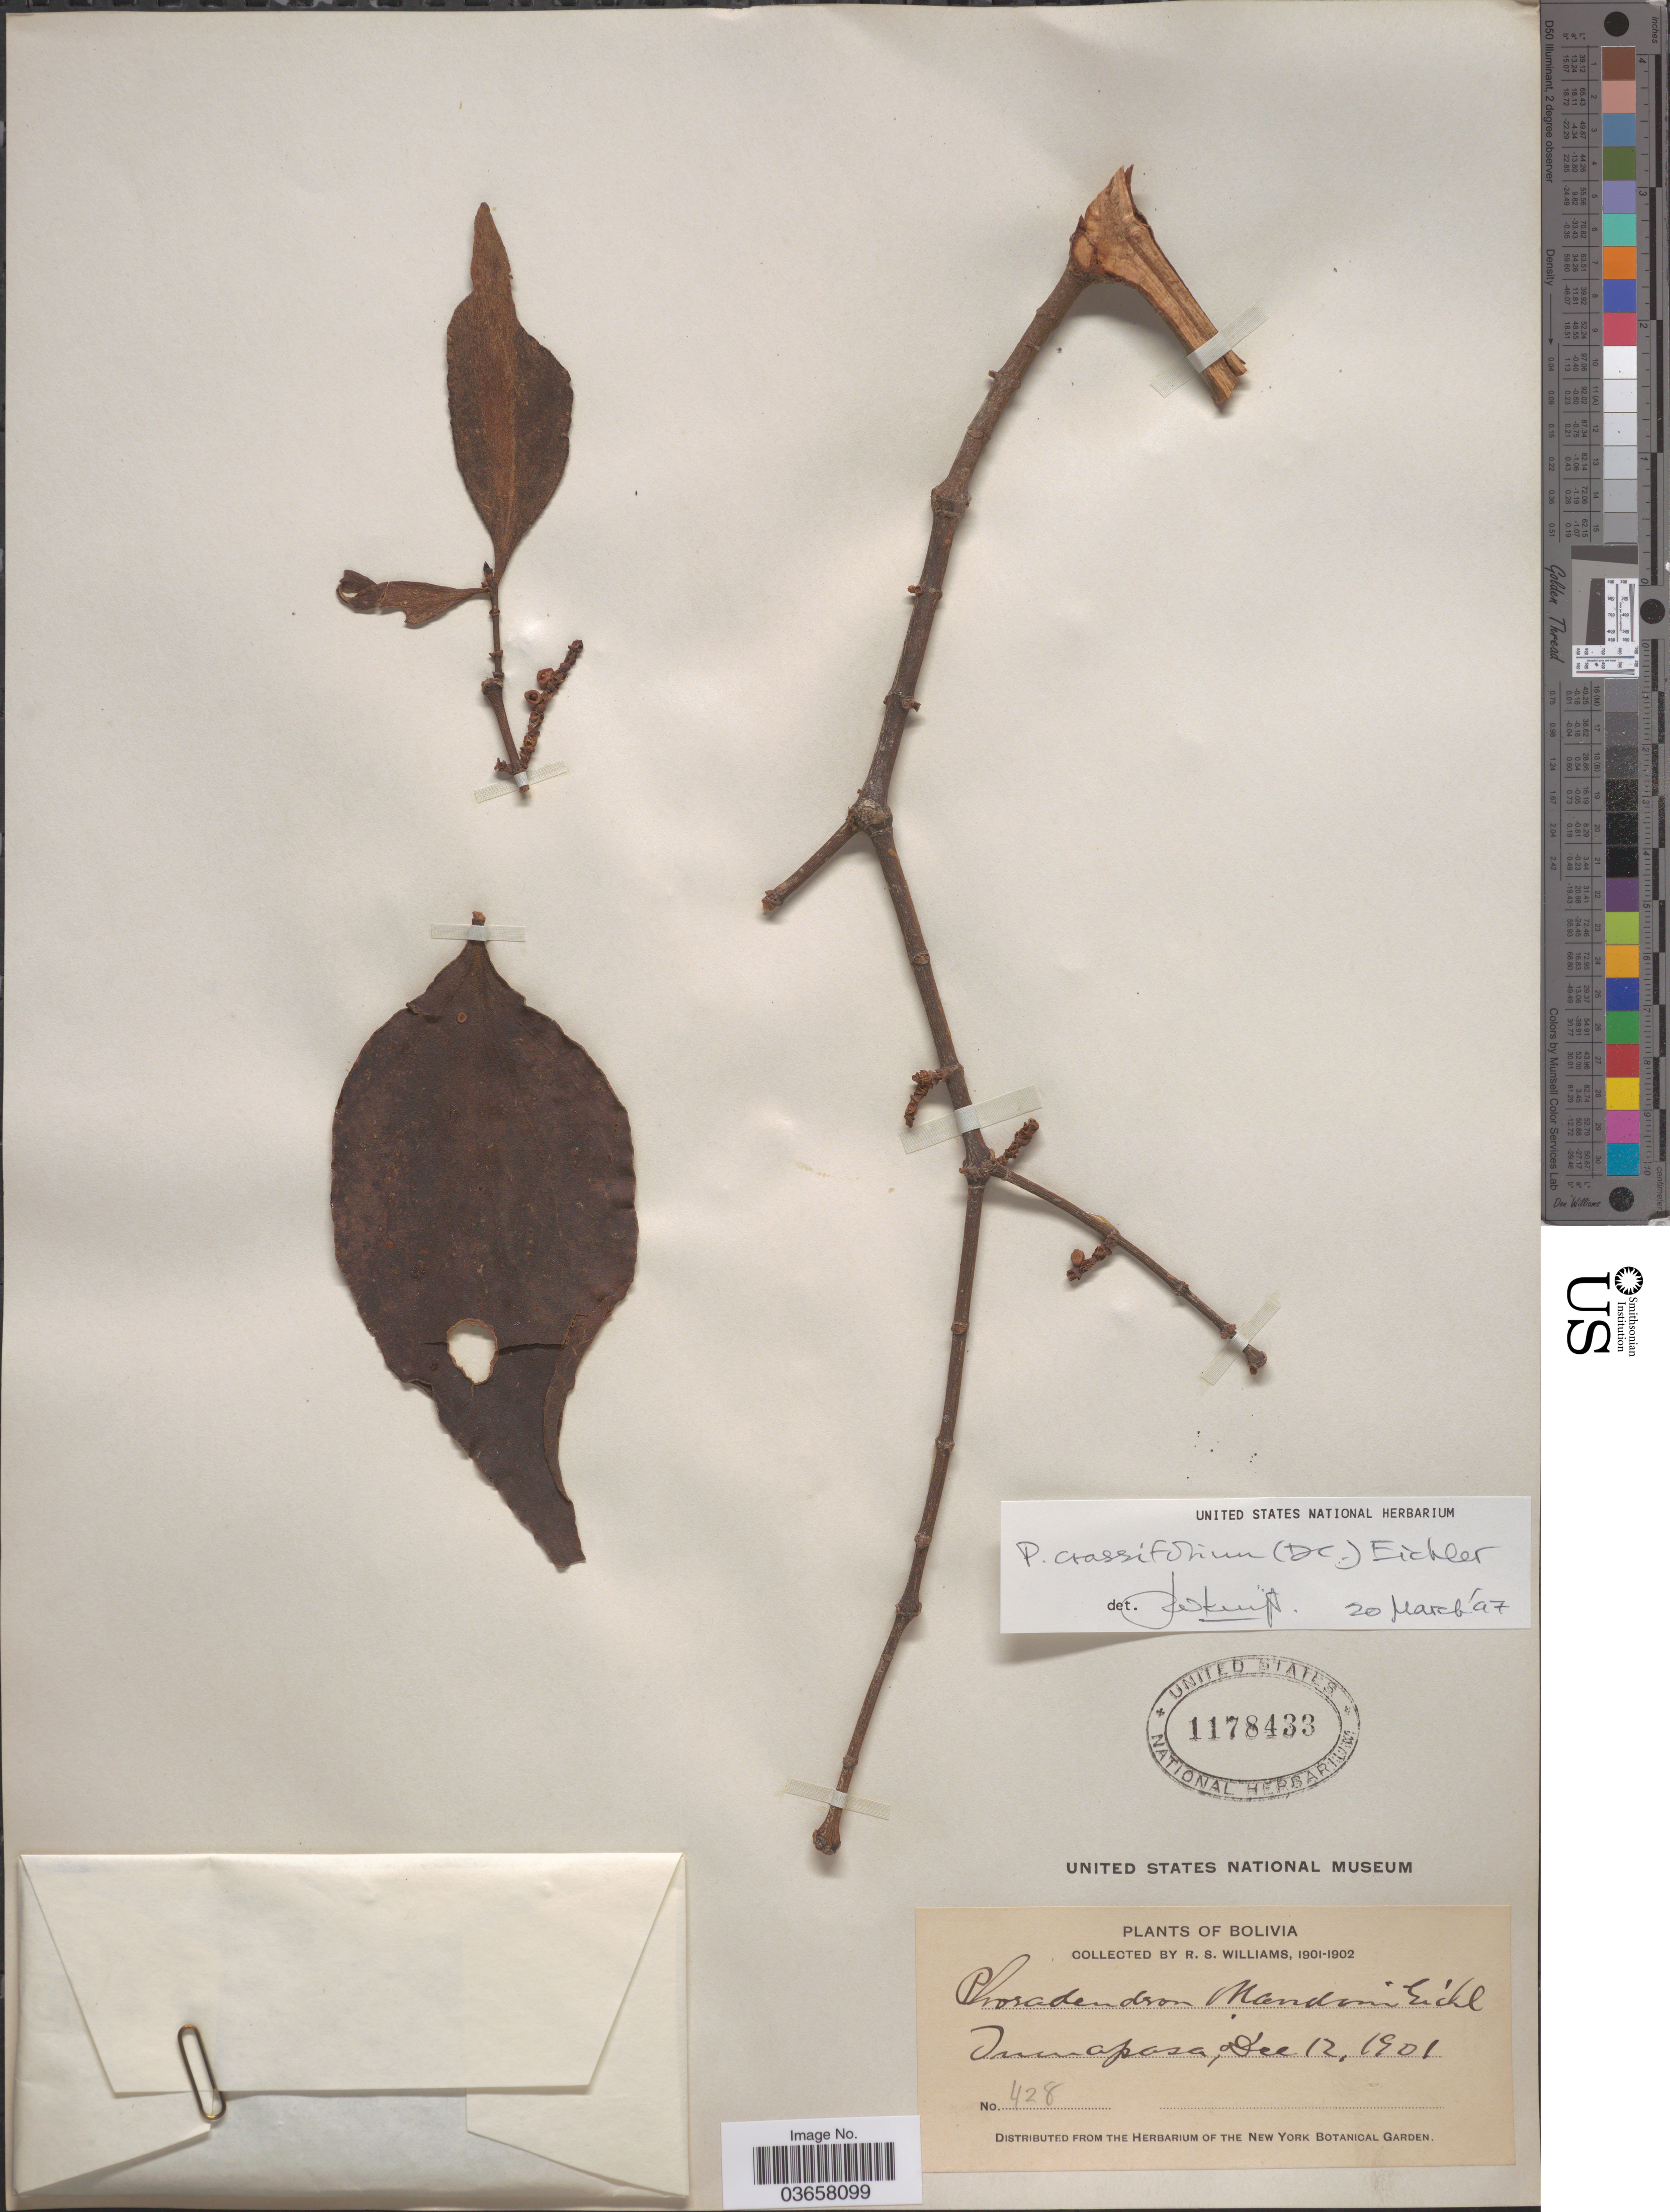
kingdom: Plantae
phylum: Tracheophyta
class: Magnoliopsida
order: Santalales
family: Viscaceae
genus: Phoradendron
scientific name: Phoradendron crassifolium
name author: (Pohl ex DC.) Eichler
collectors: R. S. Williams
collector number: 428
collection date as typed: Dec. 12, 1901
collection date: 1901-12-12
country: Bolivia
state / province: La Paz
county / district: Iturralde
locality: Tumupasa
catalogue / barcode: US 1178433